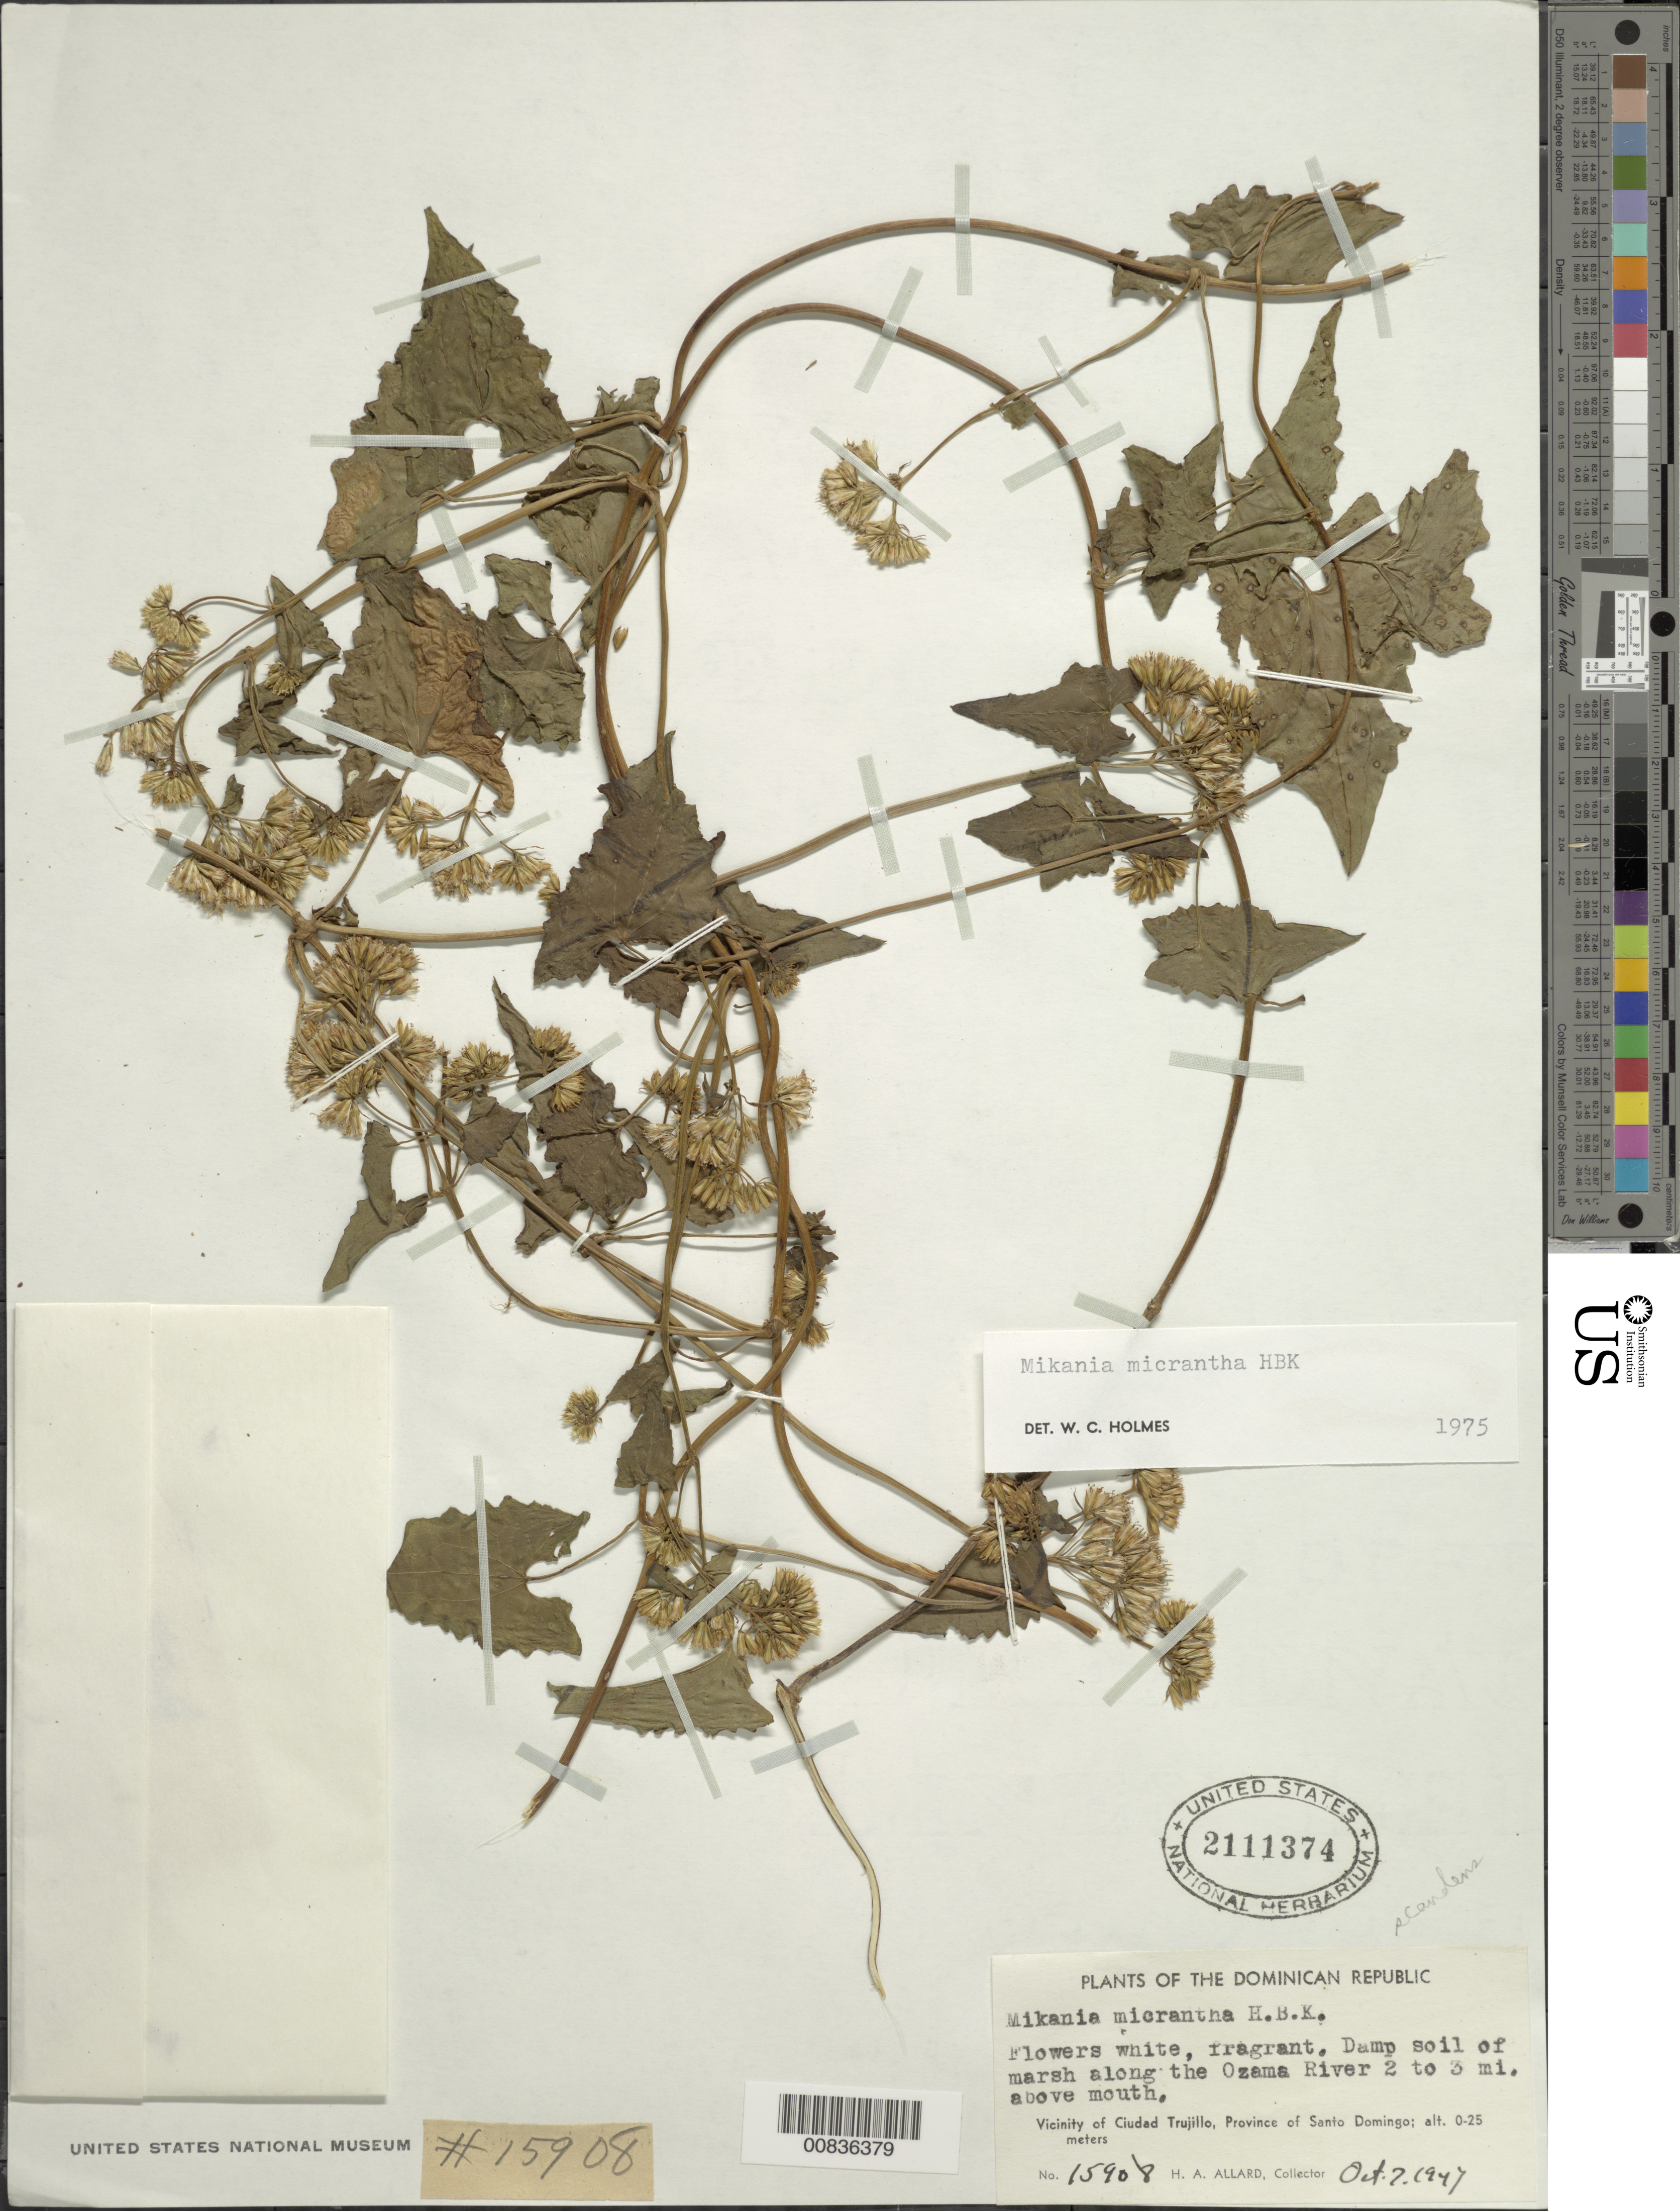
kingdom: Plantae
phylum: Tracheophyta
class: Magnoliopsida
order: Asterales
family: Asteraceae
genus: Mikania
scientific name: Mikania micrantha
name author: Kunth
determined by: Holmes, W. C.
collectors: H. A. Allard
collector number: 15908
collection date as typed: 07 Oct 1947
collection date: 1947-10-07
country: Dominican Republic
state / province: Distrito Nacional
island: Hispaniola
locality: Vicinity of Santo Domingo City, along Ozama River, 2-3 miles above mouth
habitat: Damp soil of marsh along river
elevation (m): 0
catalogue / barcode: US 2111374